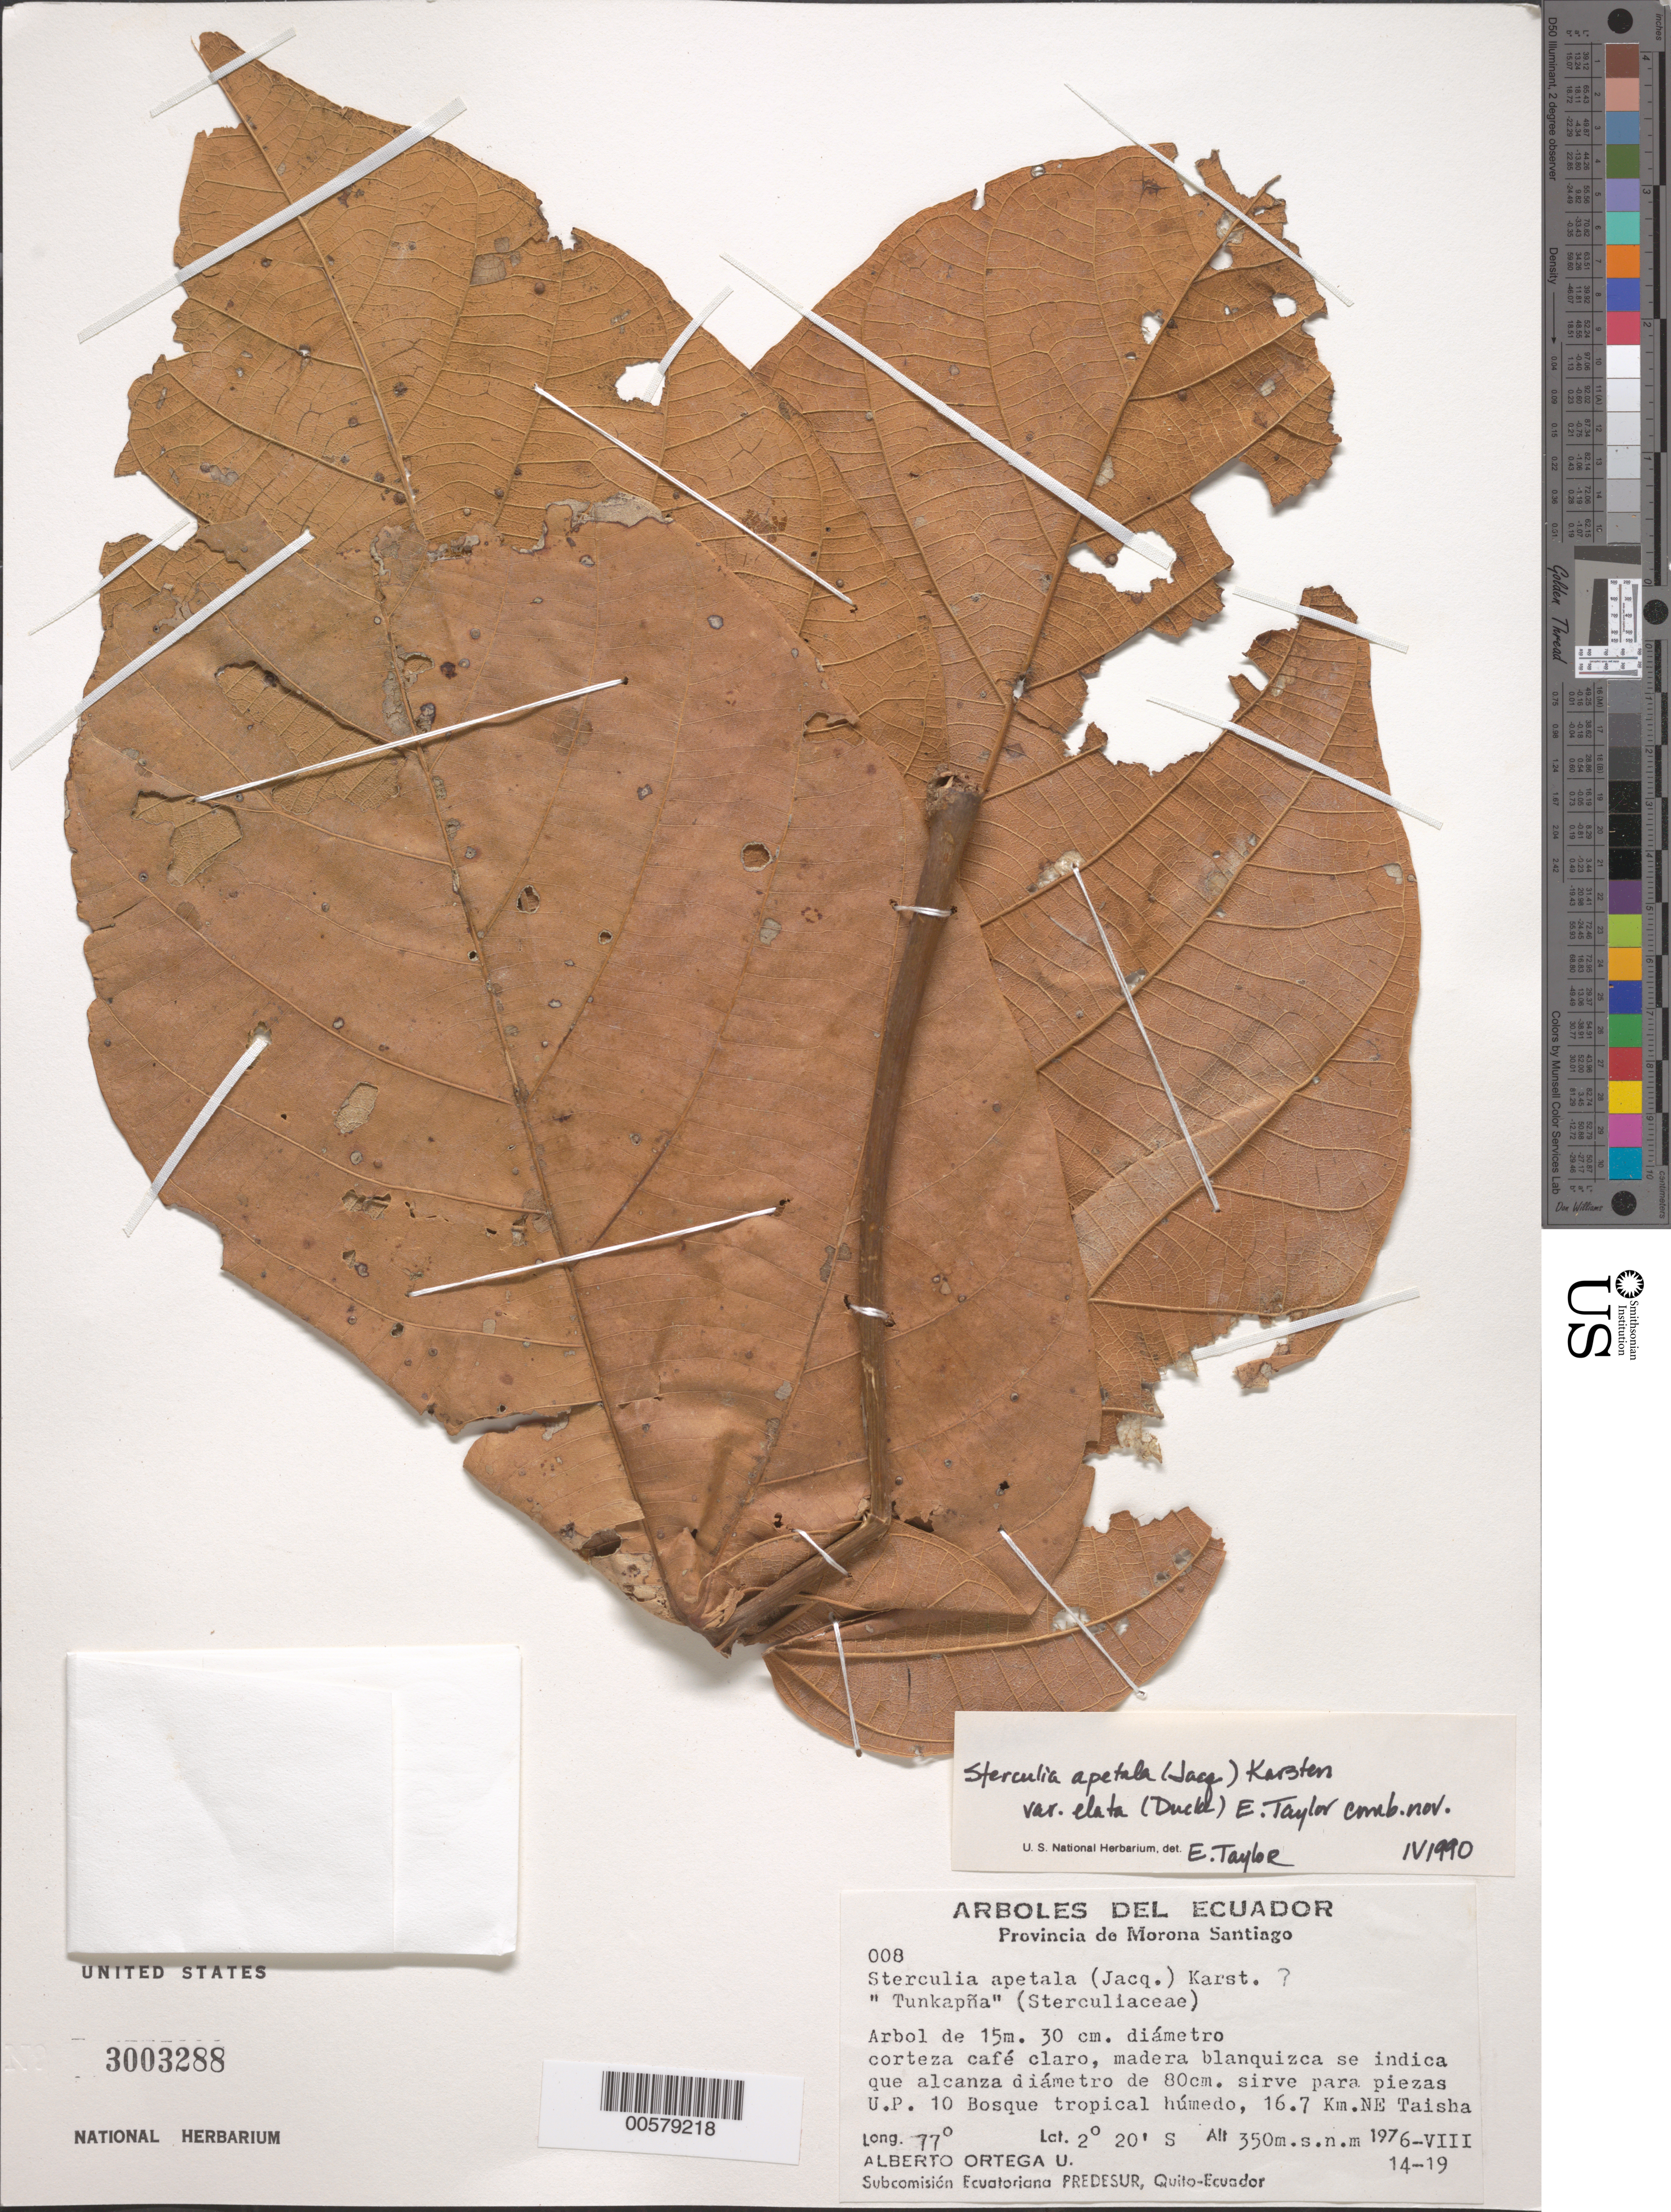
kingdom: Plantae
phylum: Tracheophyta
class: Magnoliopsida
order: Malvales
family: Malvaceae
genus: Sterculia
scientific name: Sterculia apetala var. elata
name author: (Jacq.) H. Karst.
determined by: Taylor, E. L.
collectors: A. T. Ortega U.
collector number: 8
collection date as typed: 14 Aug 1976 to 19 Aug 1976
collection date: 1976-08-14/1976-08-19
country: Ecuador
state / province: Morona-Santiago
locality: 16.7 km NE of Taisha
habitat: U.P. 10, bosque tropical húmedo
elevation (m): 350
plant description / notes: Common name: Tunkapña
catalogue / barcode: US 3003288